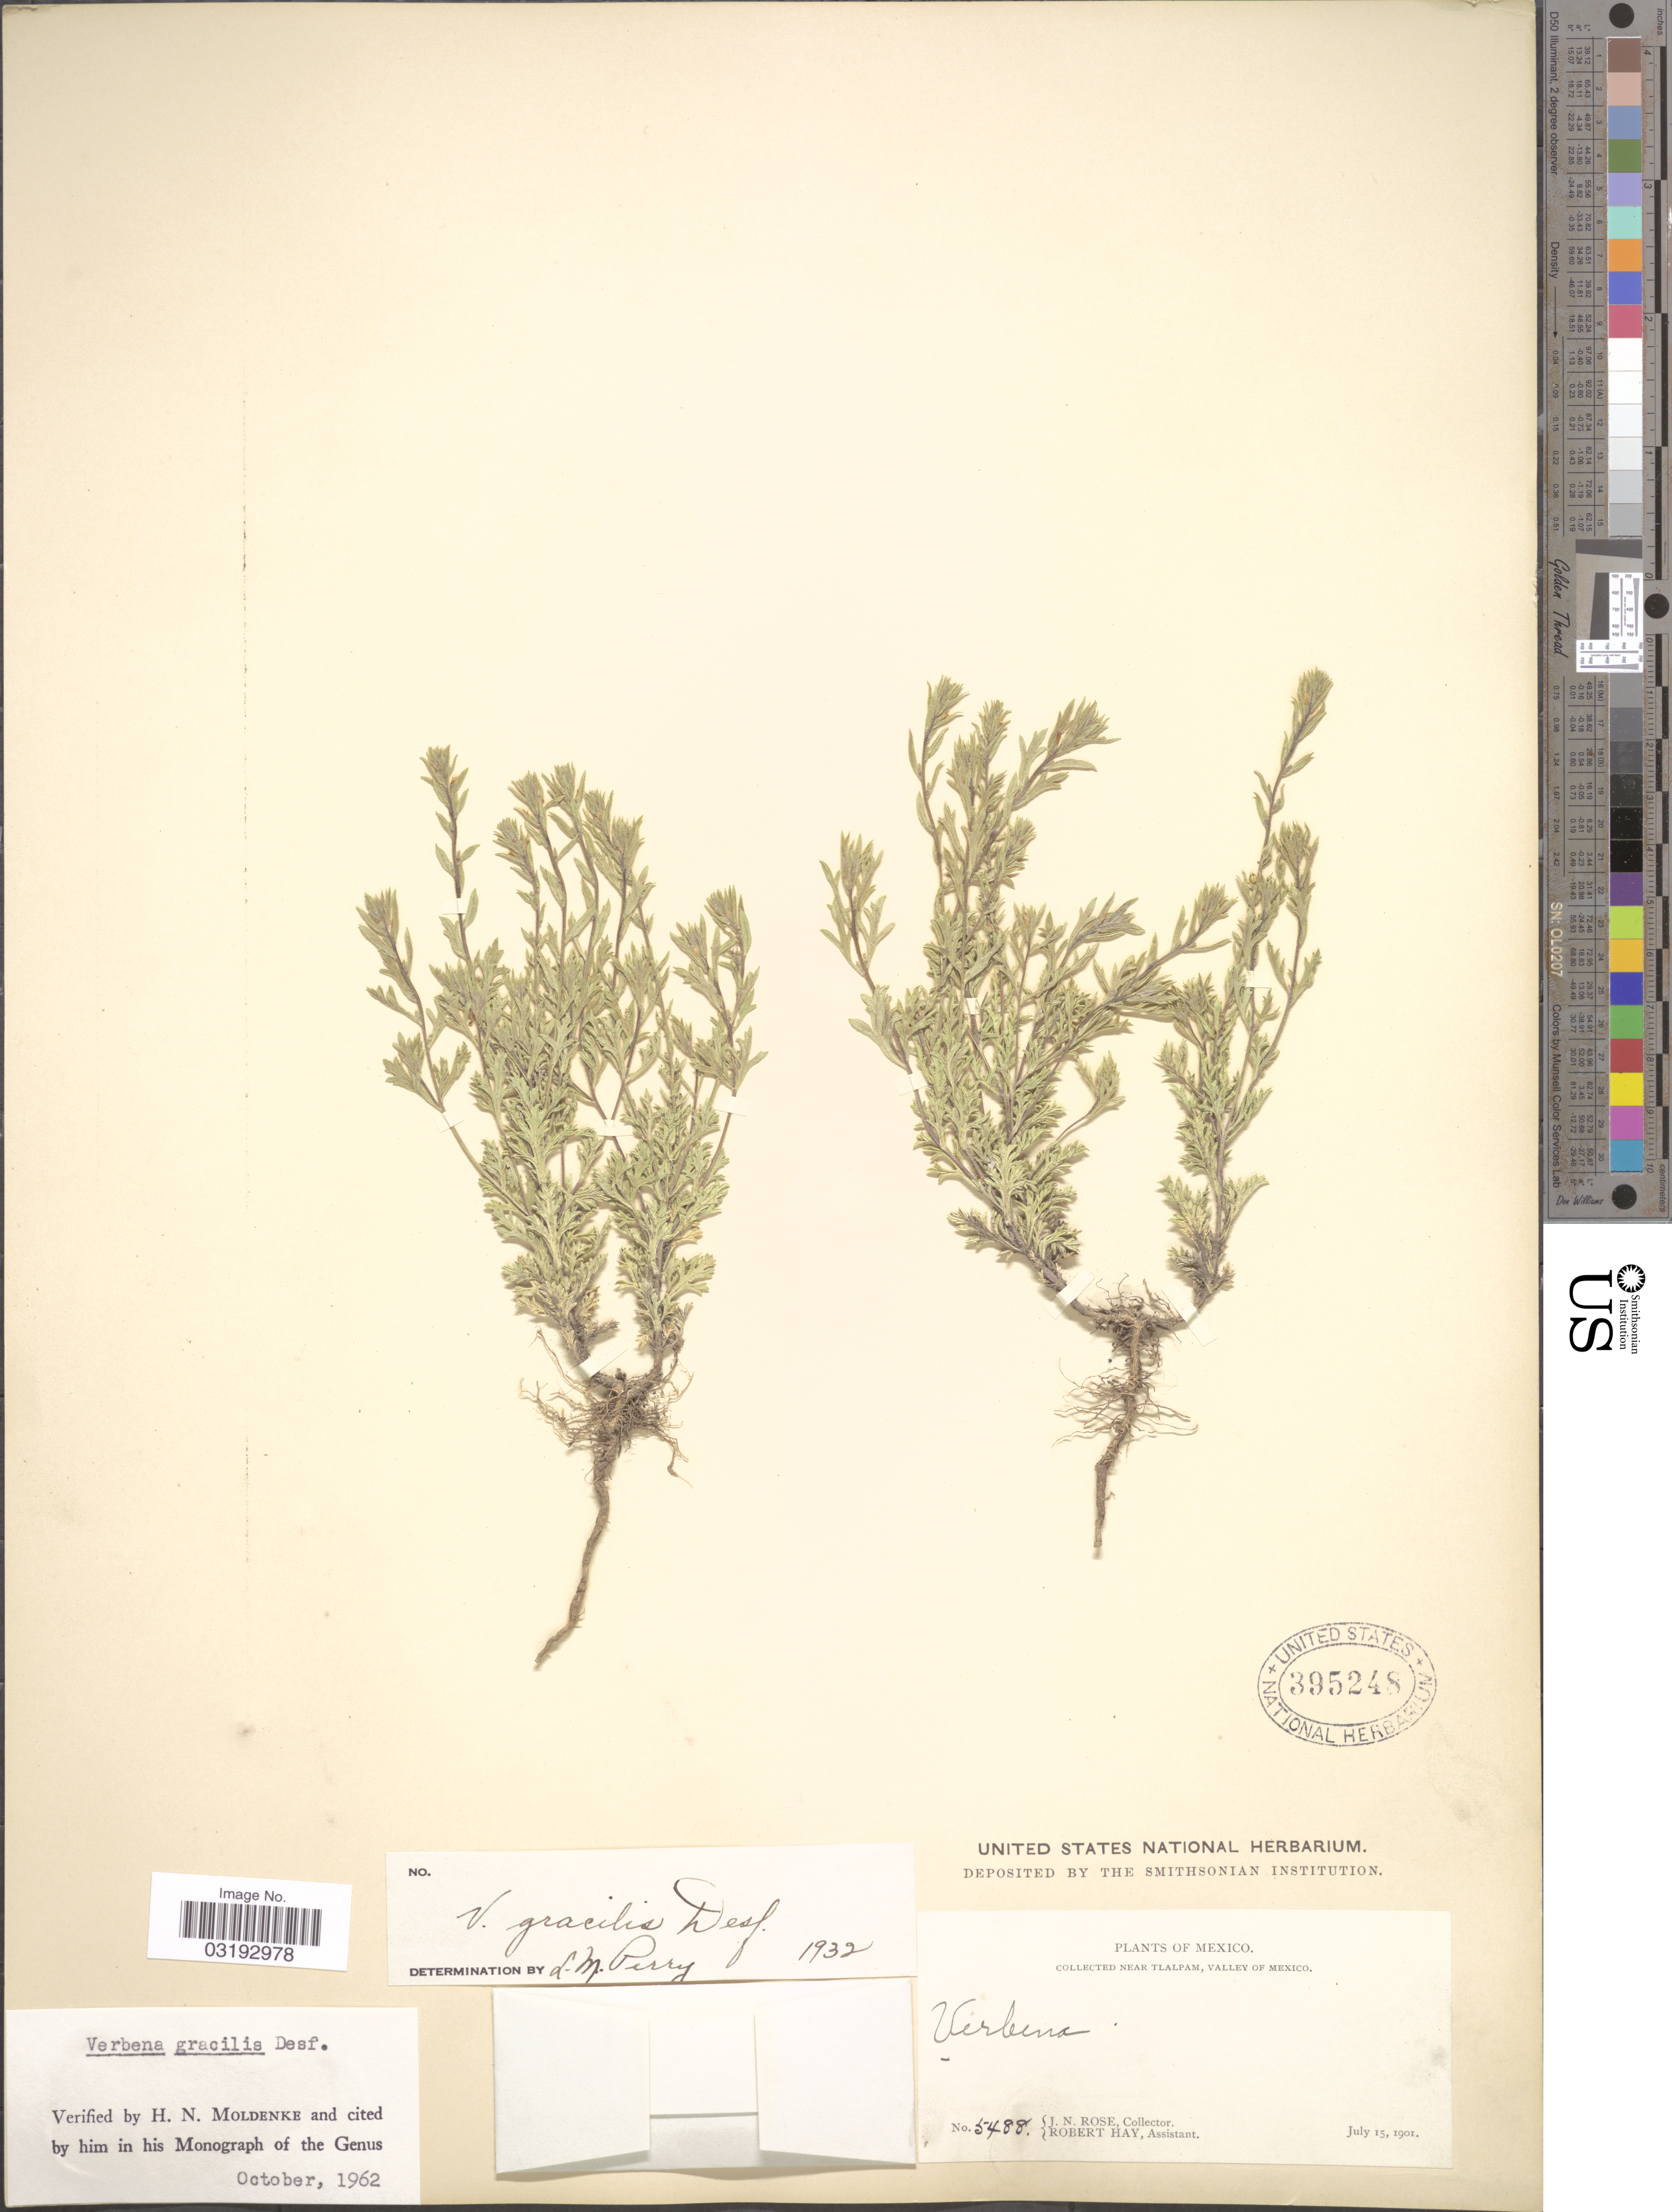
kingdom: Plantae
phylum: Tracheophyta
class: Magnoliopsida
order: Lamiales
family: Verbenaceae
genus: Verbena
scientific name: Verbena gracilis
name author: Desf.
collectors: J. N. Rose & R. Hay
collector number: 5488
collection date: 1901-07-15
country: Mexico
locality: Near Tlalpam, Valley of Mexico.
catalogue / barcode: US 395248